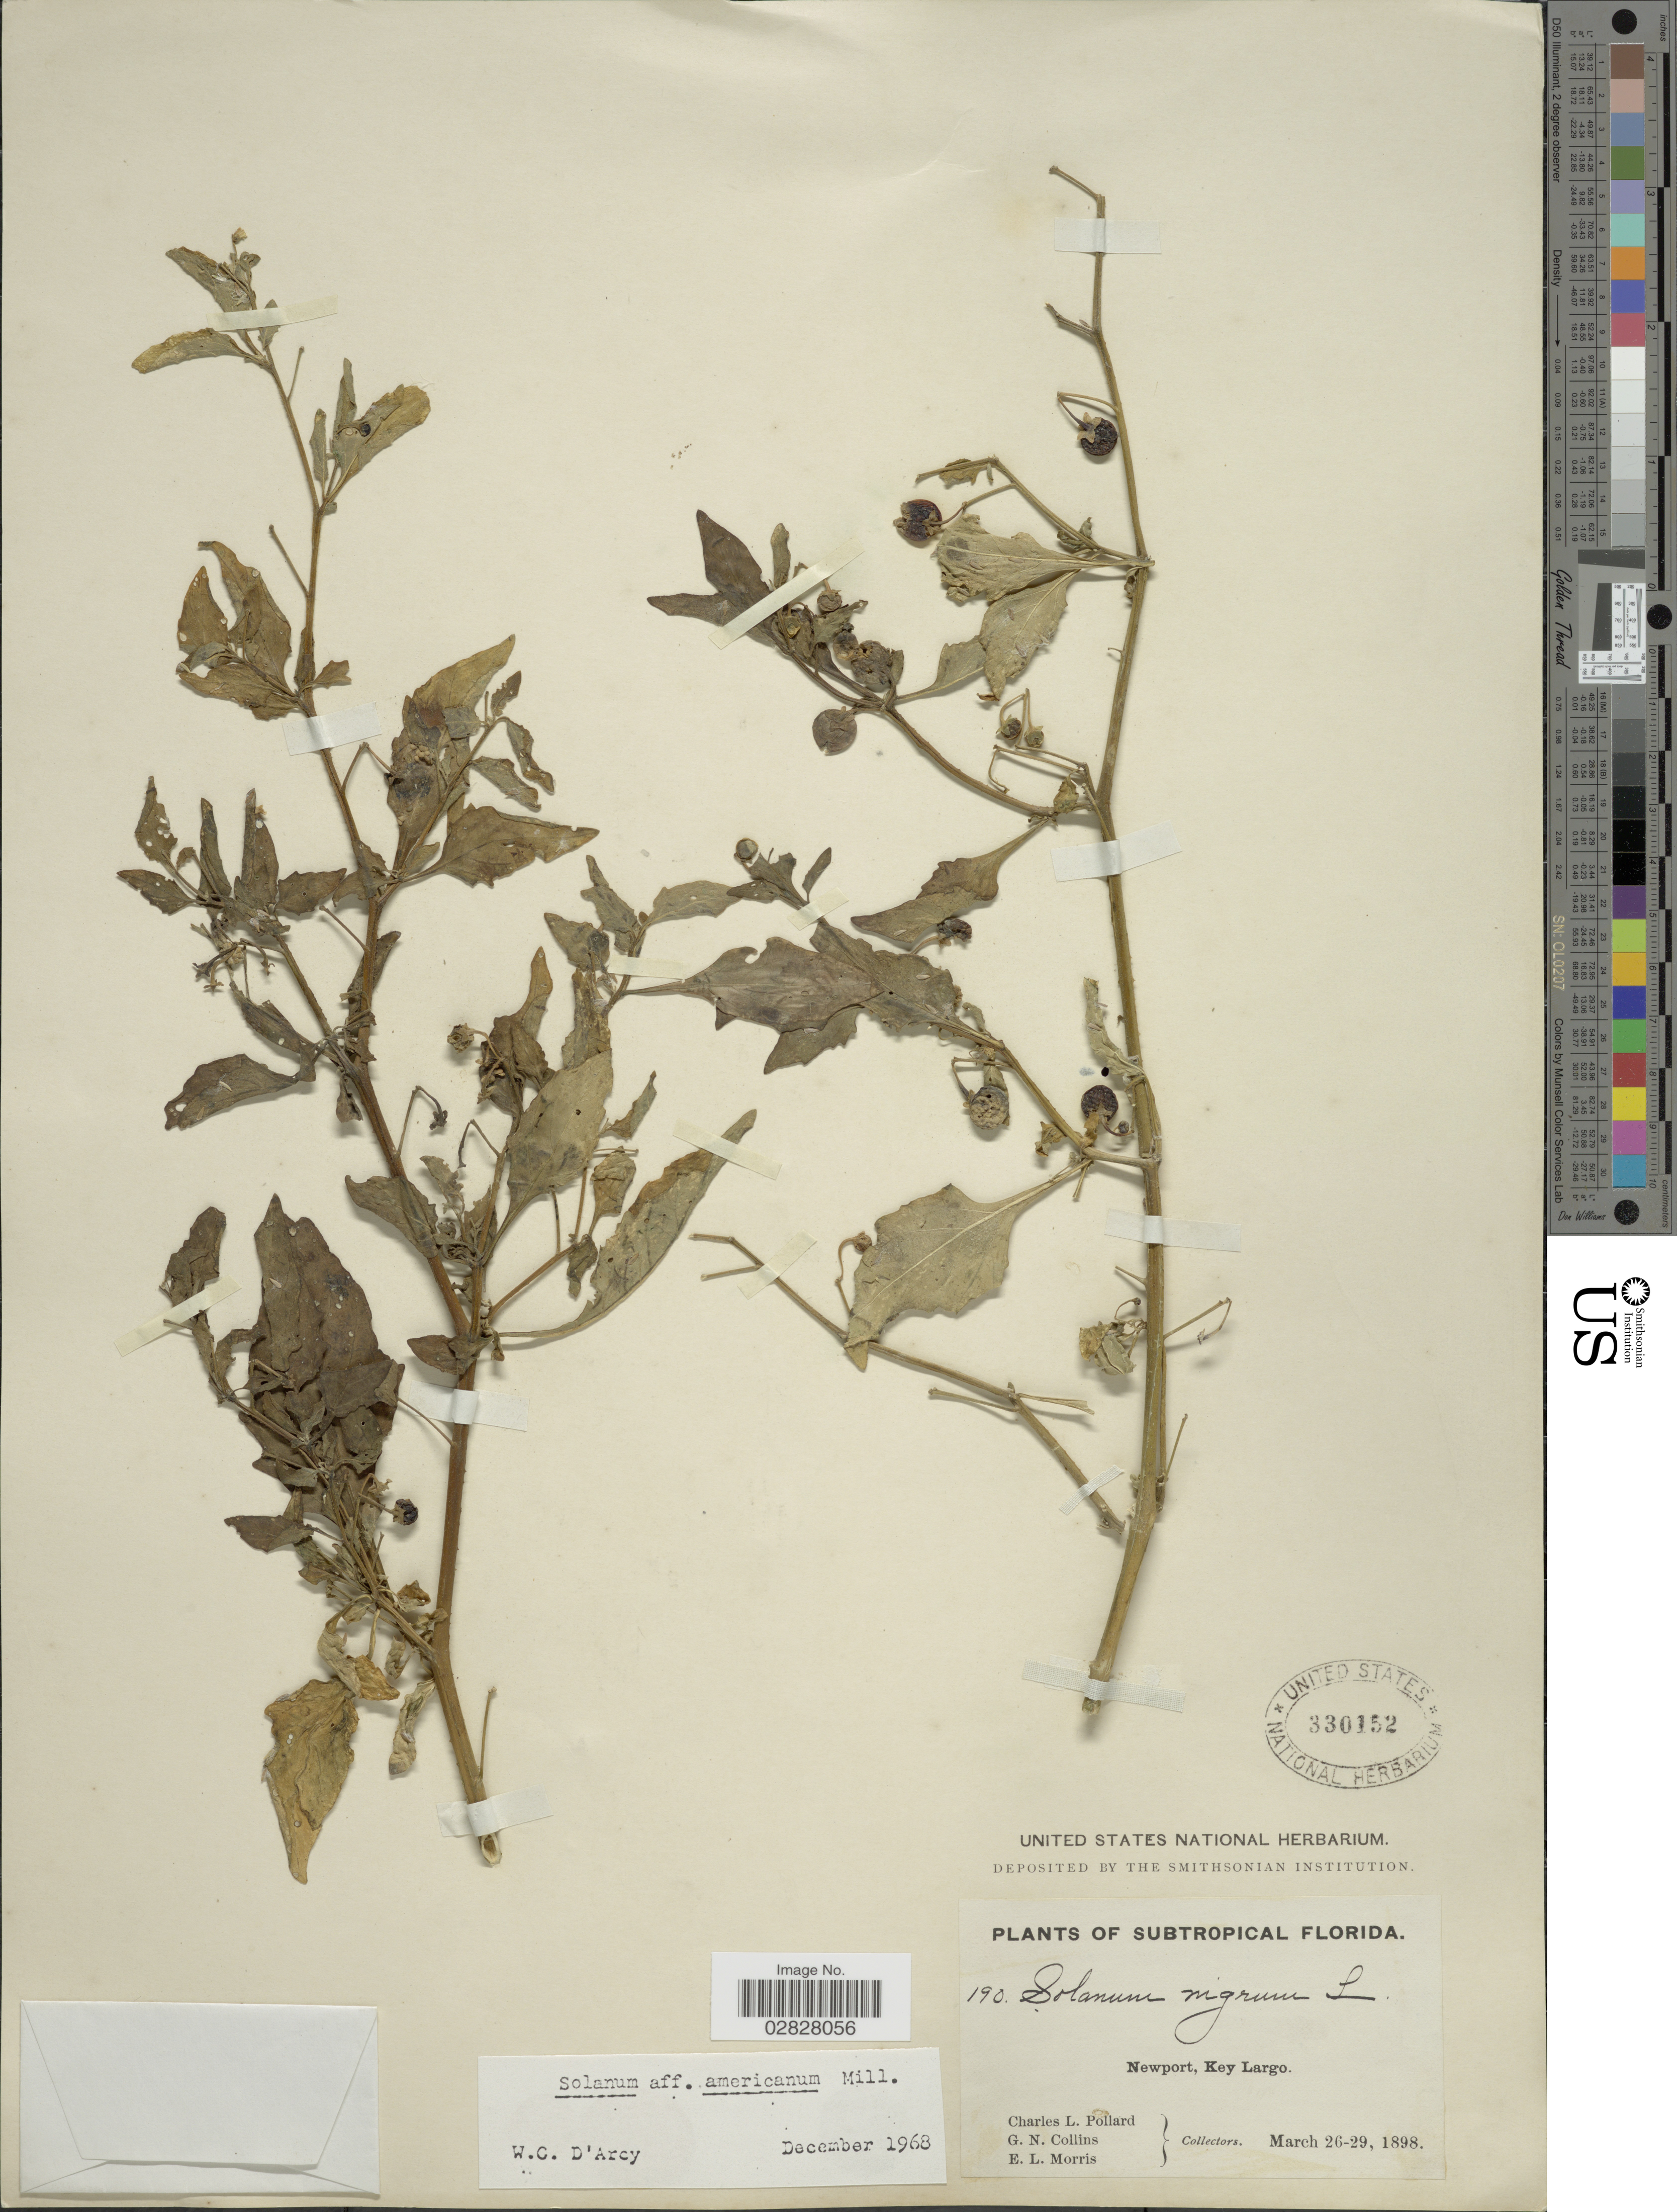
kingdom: Plantae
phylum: Tracheophyta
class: Magnoliopsida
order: Solanales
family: Solanaceae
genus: Solanum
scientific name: Solanum americanum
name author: Mill.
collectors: C. L. Pollard, G. Collins & E. Morris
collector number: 190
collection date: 1898-03-26/1898-03-29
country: United States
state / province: Florida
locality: Subtropical Florida. Newport, Key Largo.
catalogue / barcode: US 330152